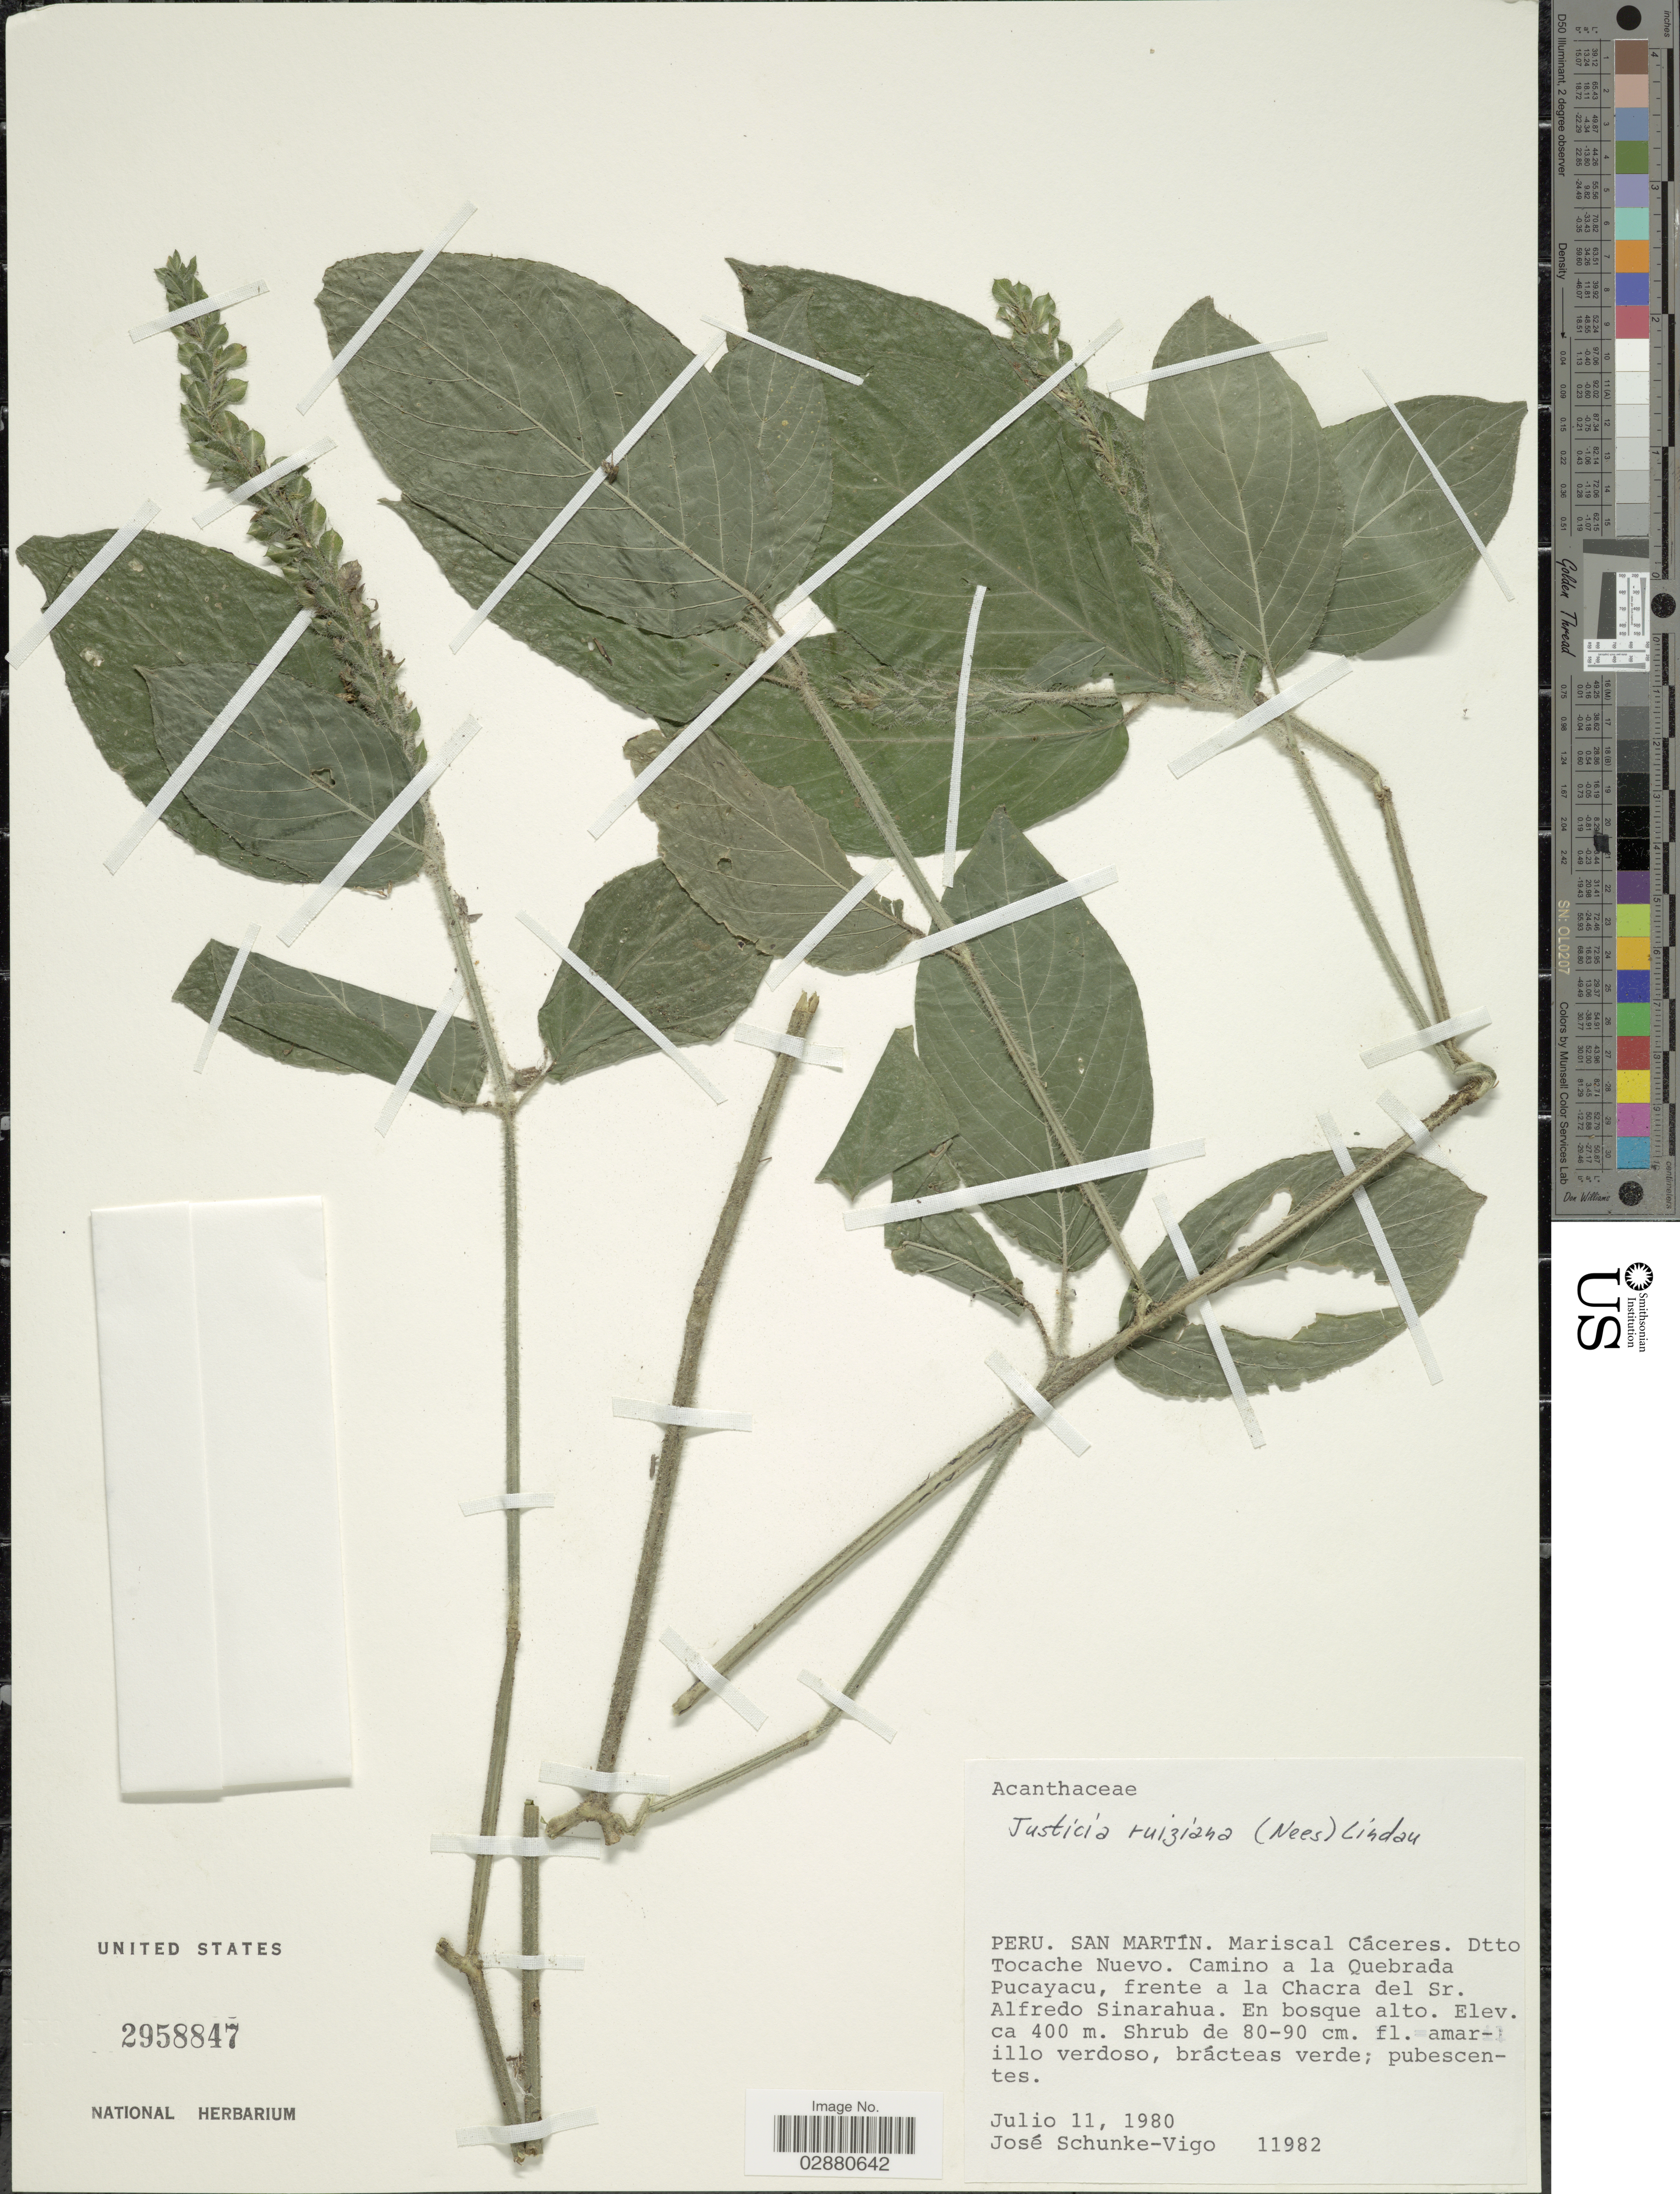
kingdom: Plantae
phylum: Tracheophyta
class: Magnoliopsida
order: Lamiales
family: Acanthaceae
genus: Justicia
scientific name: Justicia ruiziana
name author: Lindau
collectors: J. Schunke Vigo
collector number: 11982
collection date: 1980-07-11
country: Peru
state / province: San Martín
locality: Mariscal Cáceres. Dtto. Tocache Nuevo. Camino a la Quebrada Pucuyacu, frente a la Chacra del Sr. Alfredo Sinarahua.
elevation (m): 400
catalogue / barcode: US 2958847